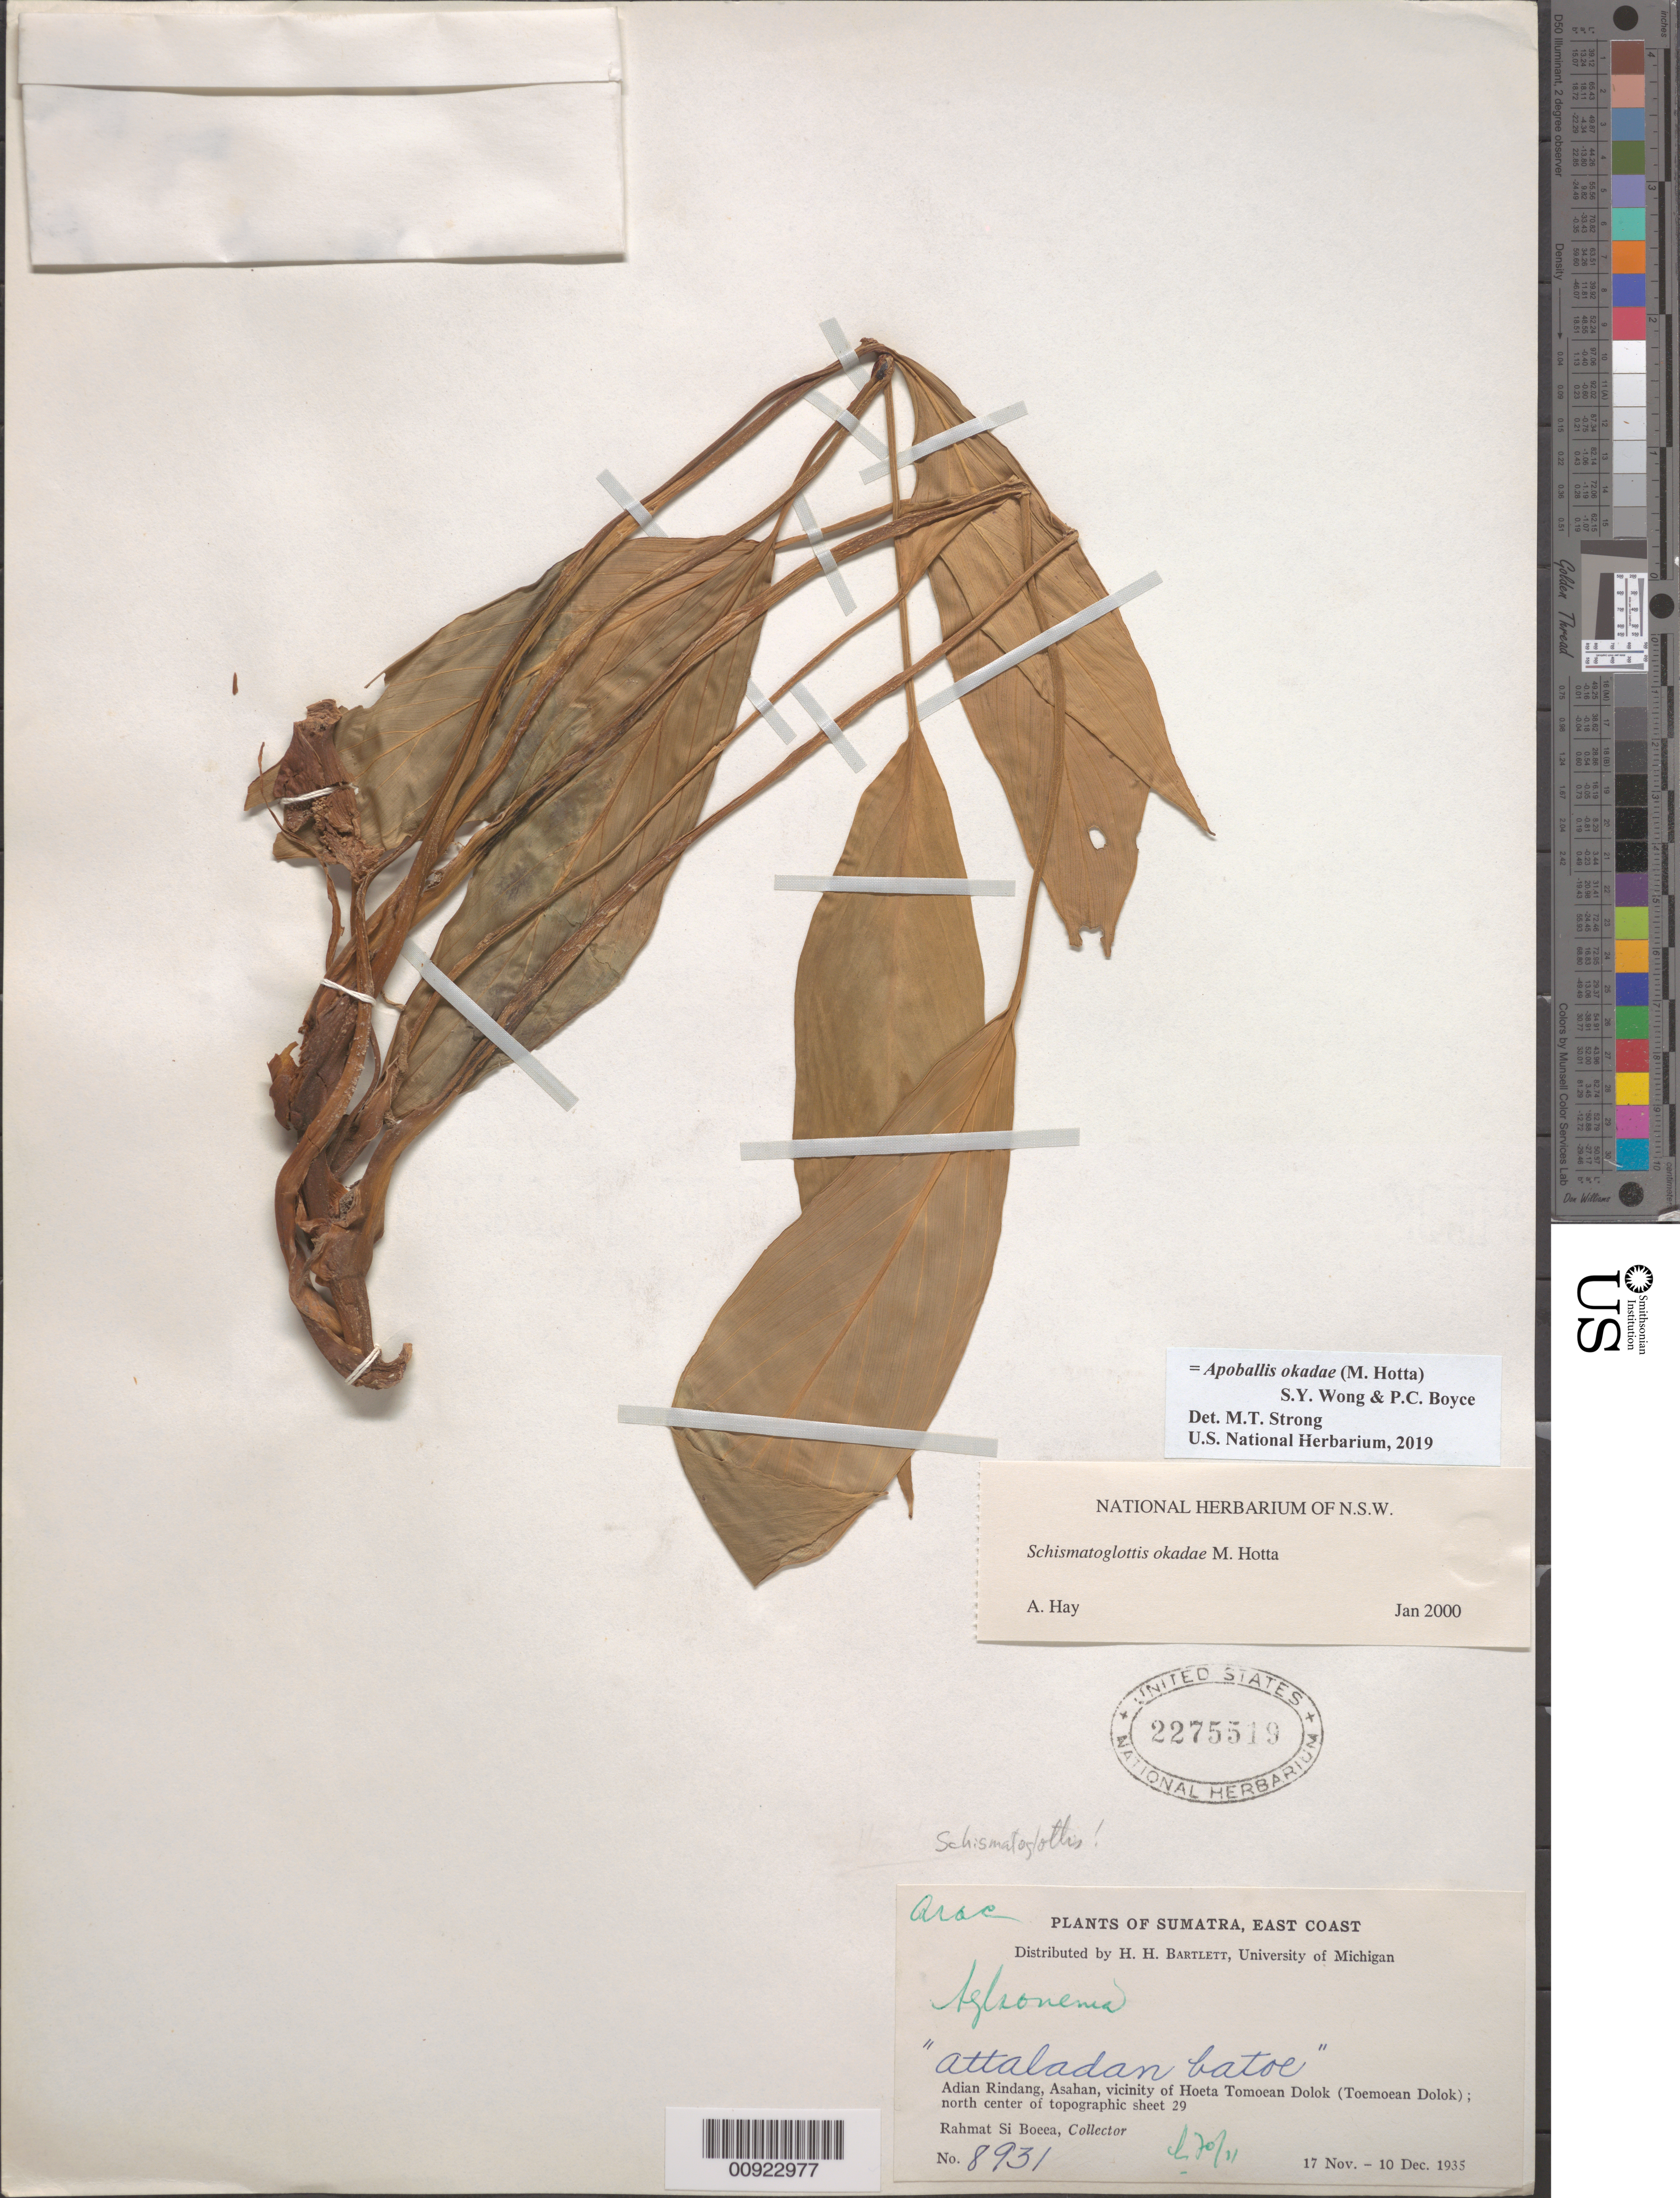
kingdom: Plantae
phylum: Tracheophyta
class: Liliopsida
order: Alismatales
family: Araceae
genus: Schismatoglottis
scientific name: Schismatoglottis okadae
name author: M. Hotta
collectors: Rahmat Si Boeea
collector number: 8931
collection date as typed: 17 Nov 1935 to 10 Dec 1935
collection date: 1935-11-17/1935-12-10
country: Indonesia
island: Sumatra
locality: East coast; Adian Rindang, Asahan, vicinity of Hoeta Tomoean Dook (Toemoean Dolok)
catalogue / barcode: US 2275519